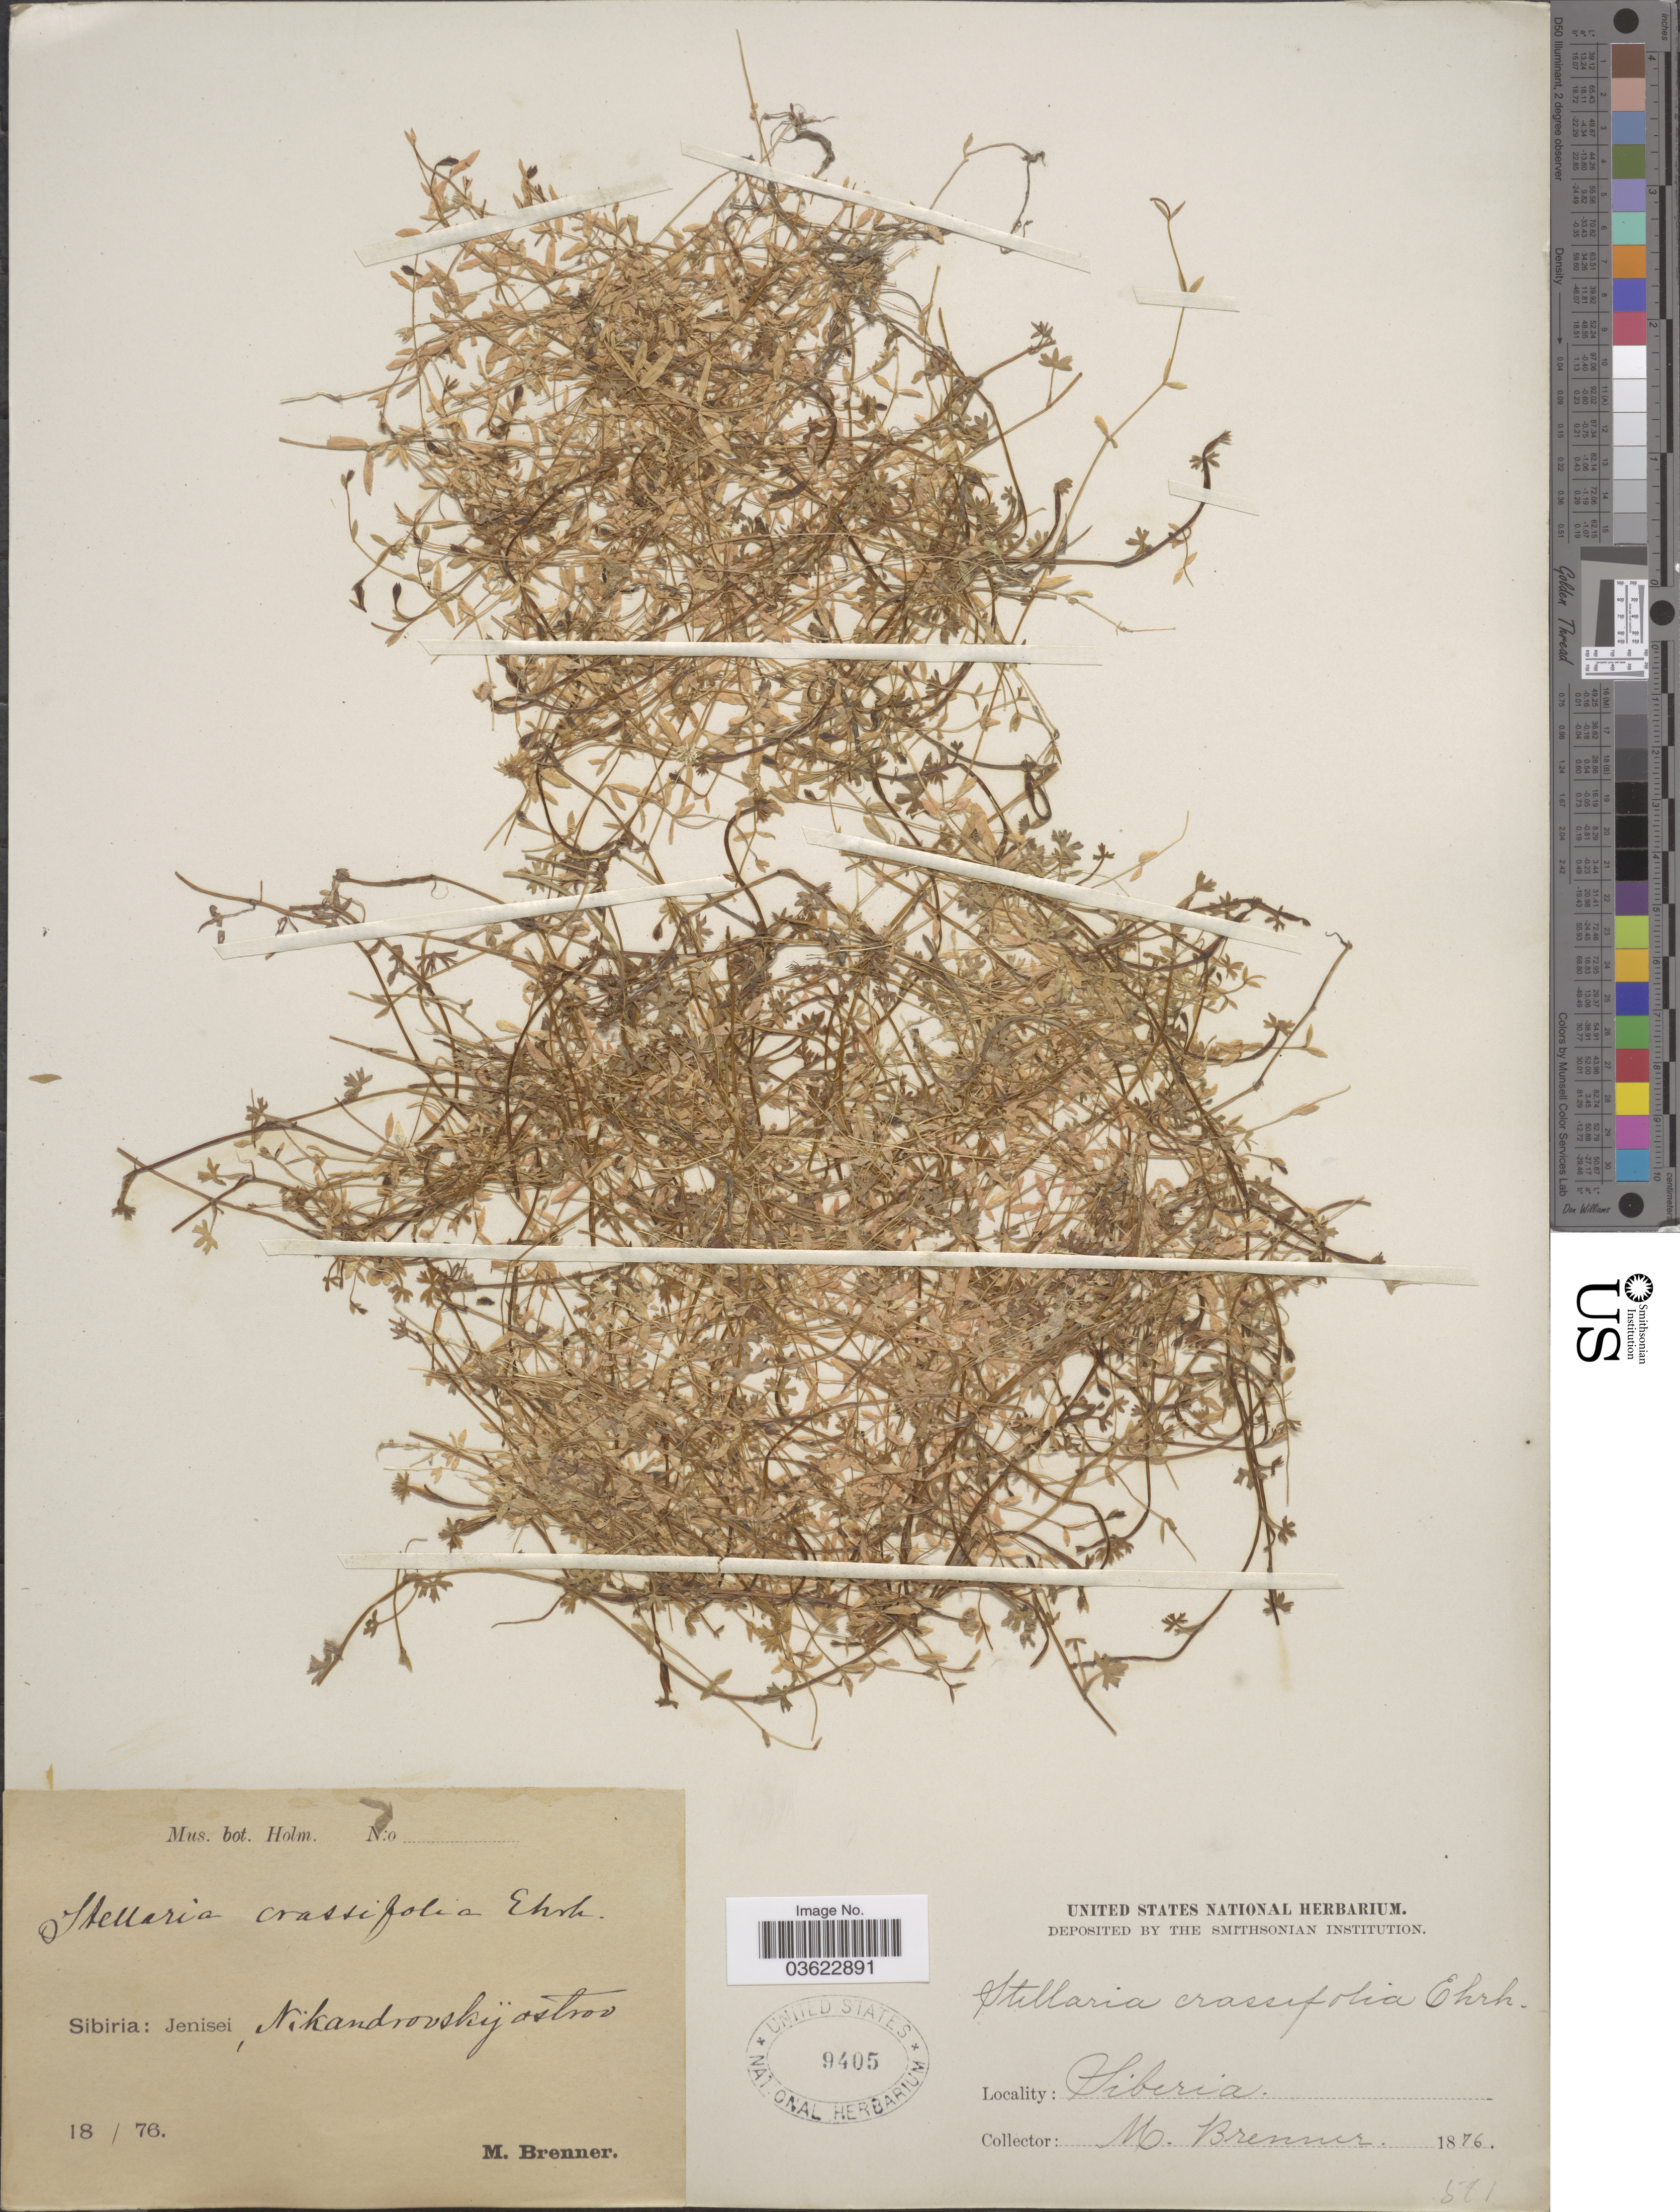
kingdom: Plantae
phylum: Tracheophyta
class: Magnoliopsida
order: Caryophyllales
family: Caryophyllaceae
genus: Arenaria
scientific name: Arenaria crassifolia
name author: Freyn ex Hallier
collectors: M. Brenner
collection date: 1876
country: Russian Federation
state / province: Krasnoyarsk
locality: Sibiria: Jenisei, Nikandrovskij ostrov.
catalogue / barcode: US 9405